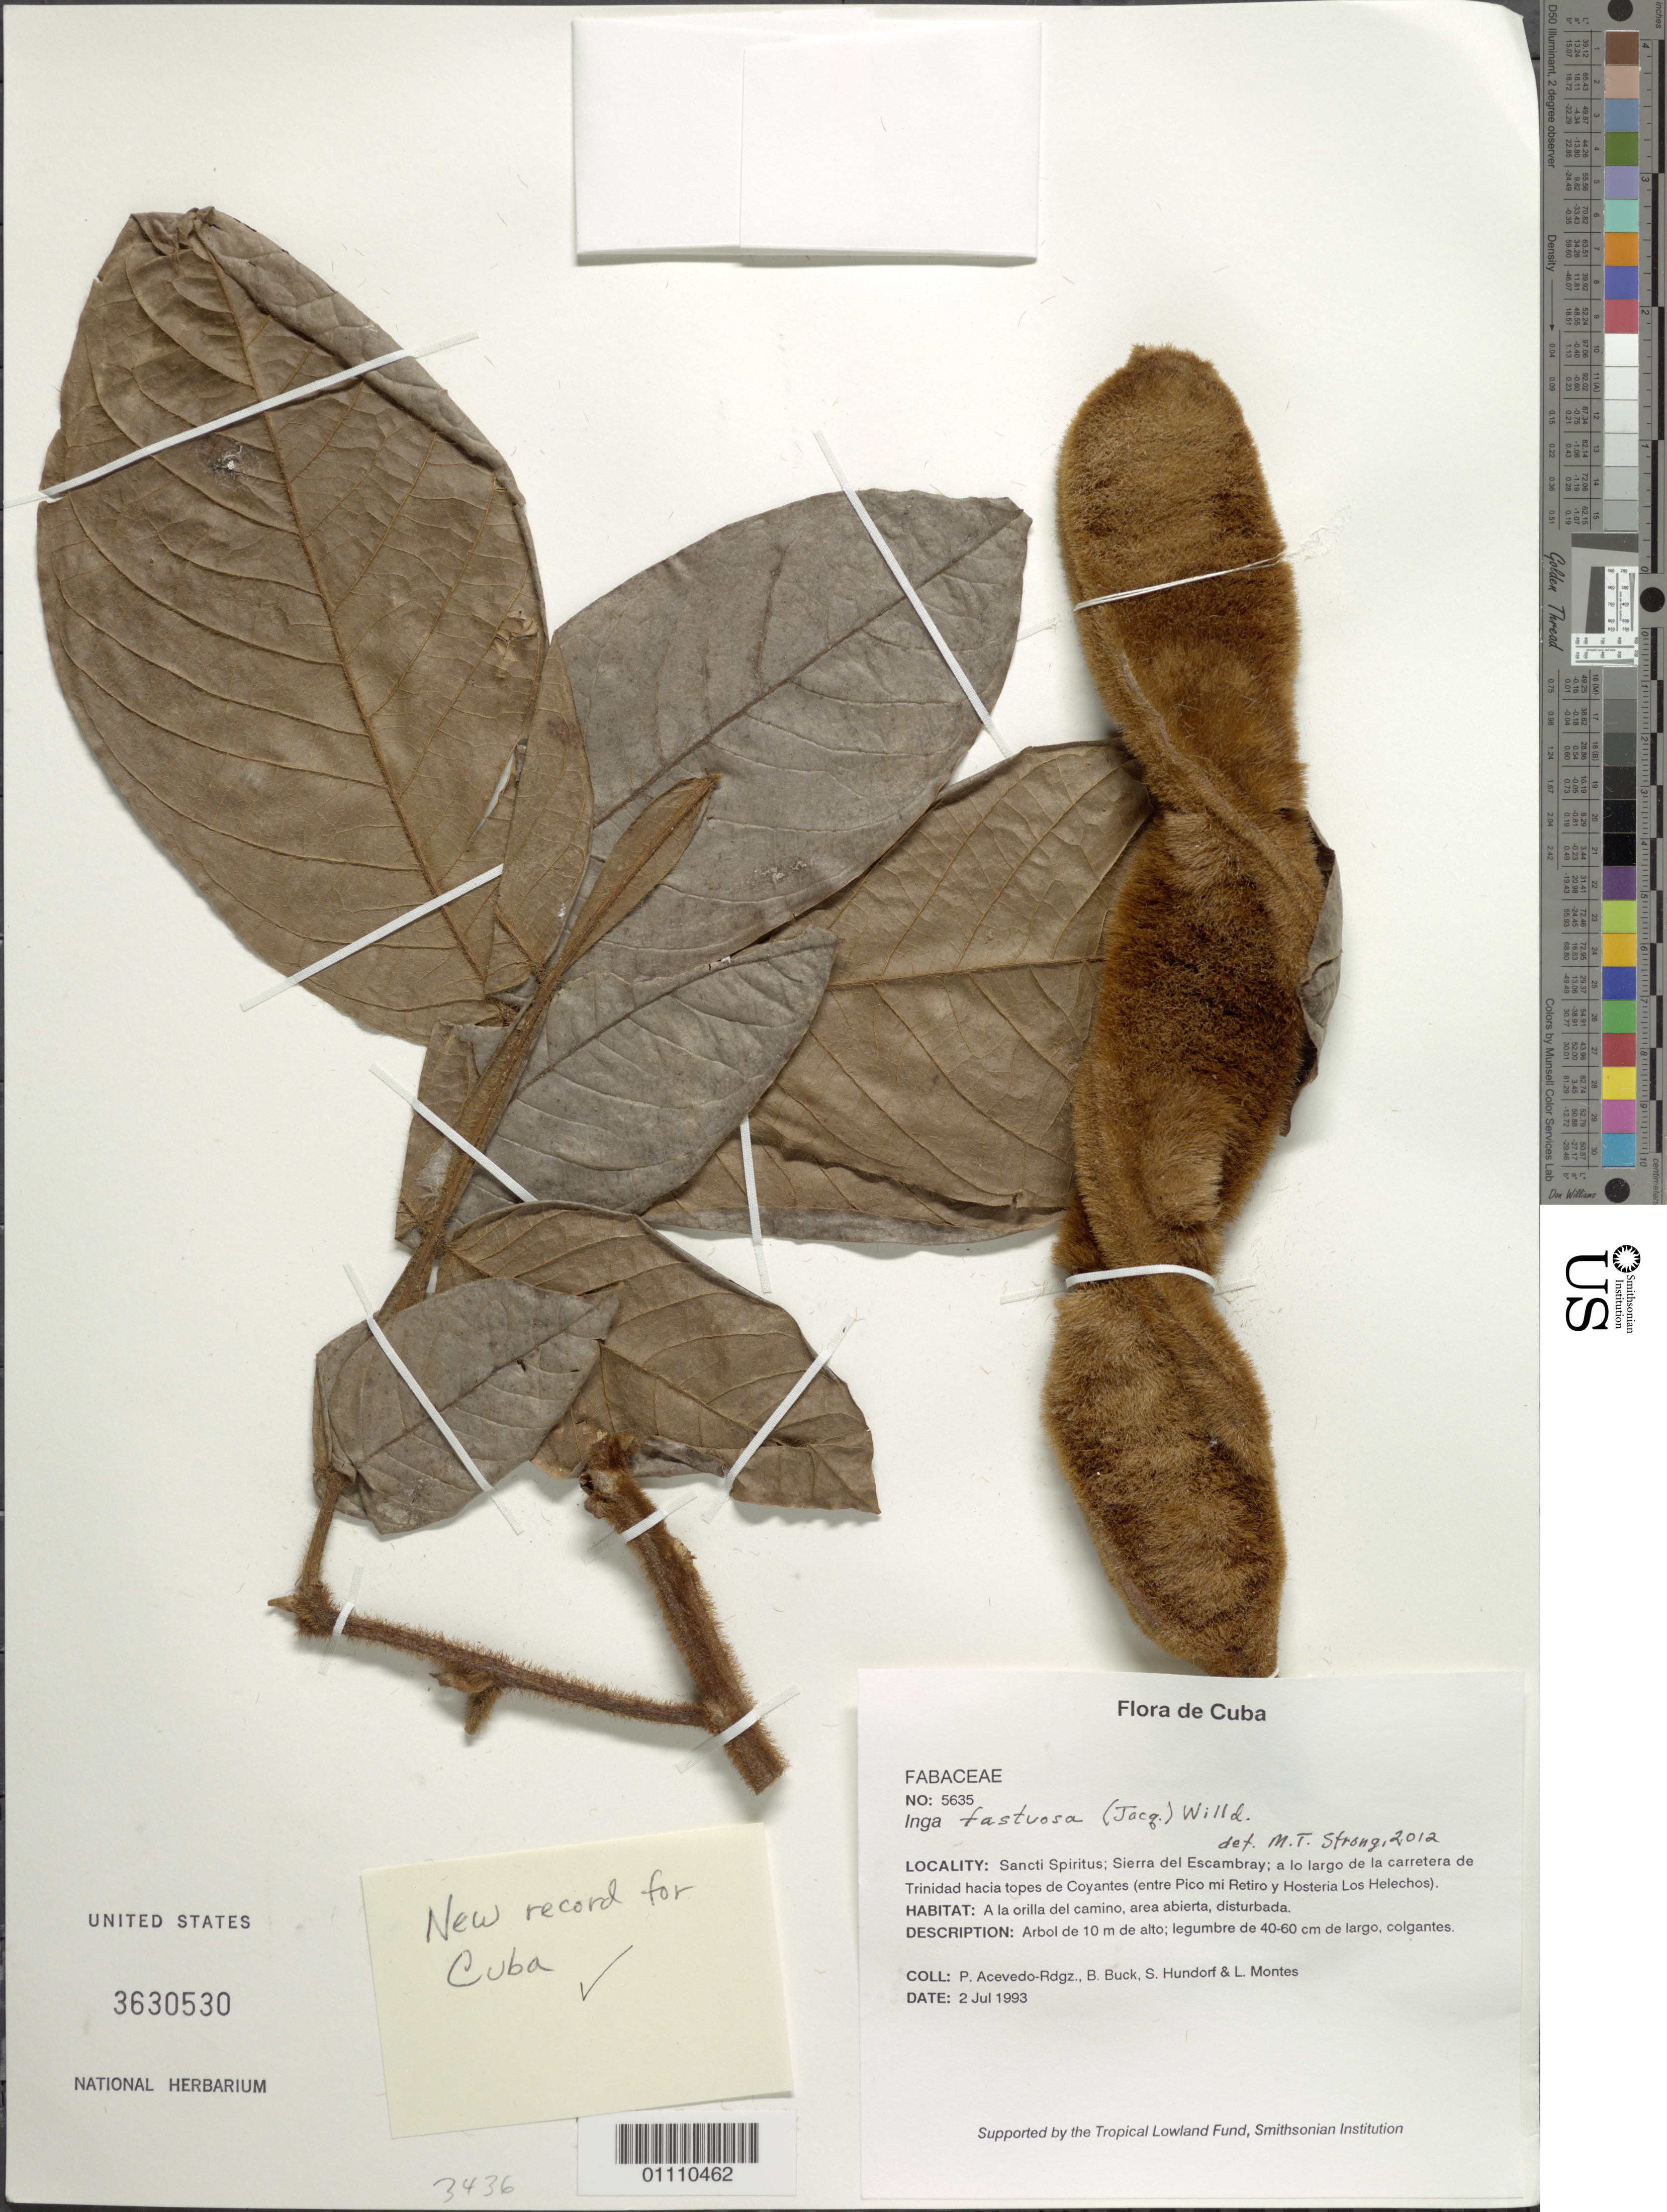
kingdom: Plantae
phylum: Tracheophyta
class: Magnoliopsida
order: Fabales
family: Fabaceae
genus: Inga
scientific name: Inga fastuosa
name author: (Jacq.) Willd.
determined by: Strong, M. T., (US), Smithsonian Institution - National Museum of Natural History (UNITED STATES)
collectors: P. Acevedo-Rodr., B. Buck, S. Hundorf & L. Montes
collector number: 5635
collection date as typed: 02 Jul 1993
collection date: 1993-07-02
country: Cuba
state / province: Sancti Spiritus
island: Cuba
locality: Sierra del Escambray; a lo largo de la carretera de Trinidad hacia topes de Coyantes (entre Pico mi Retiro y Hosteria Los Helechos)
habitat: A la orilla del camino, area abierta, disturbada.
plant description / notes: K, MO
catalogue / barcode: US 3630530